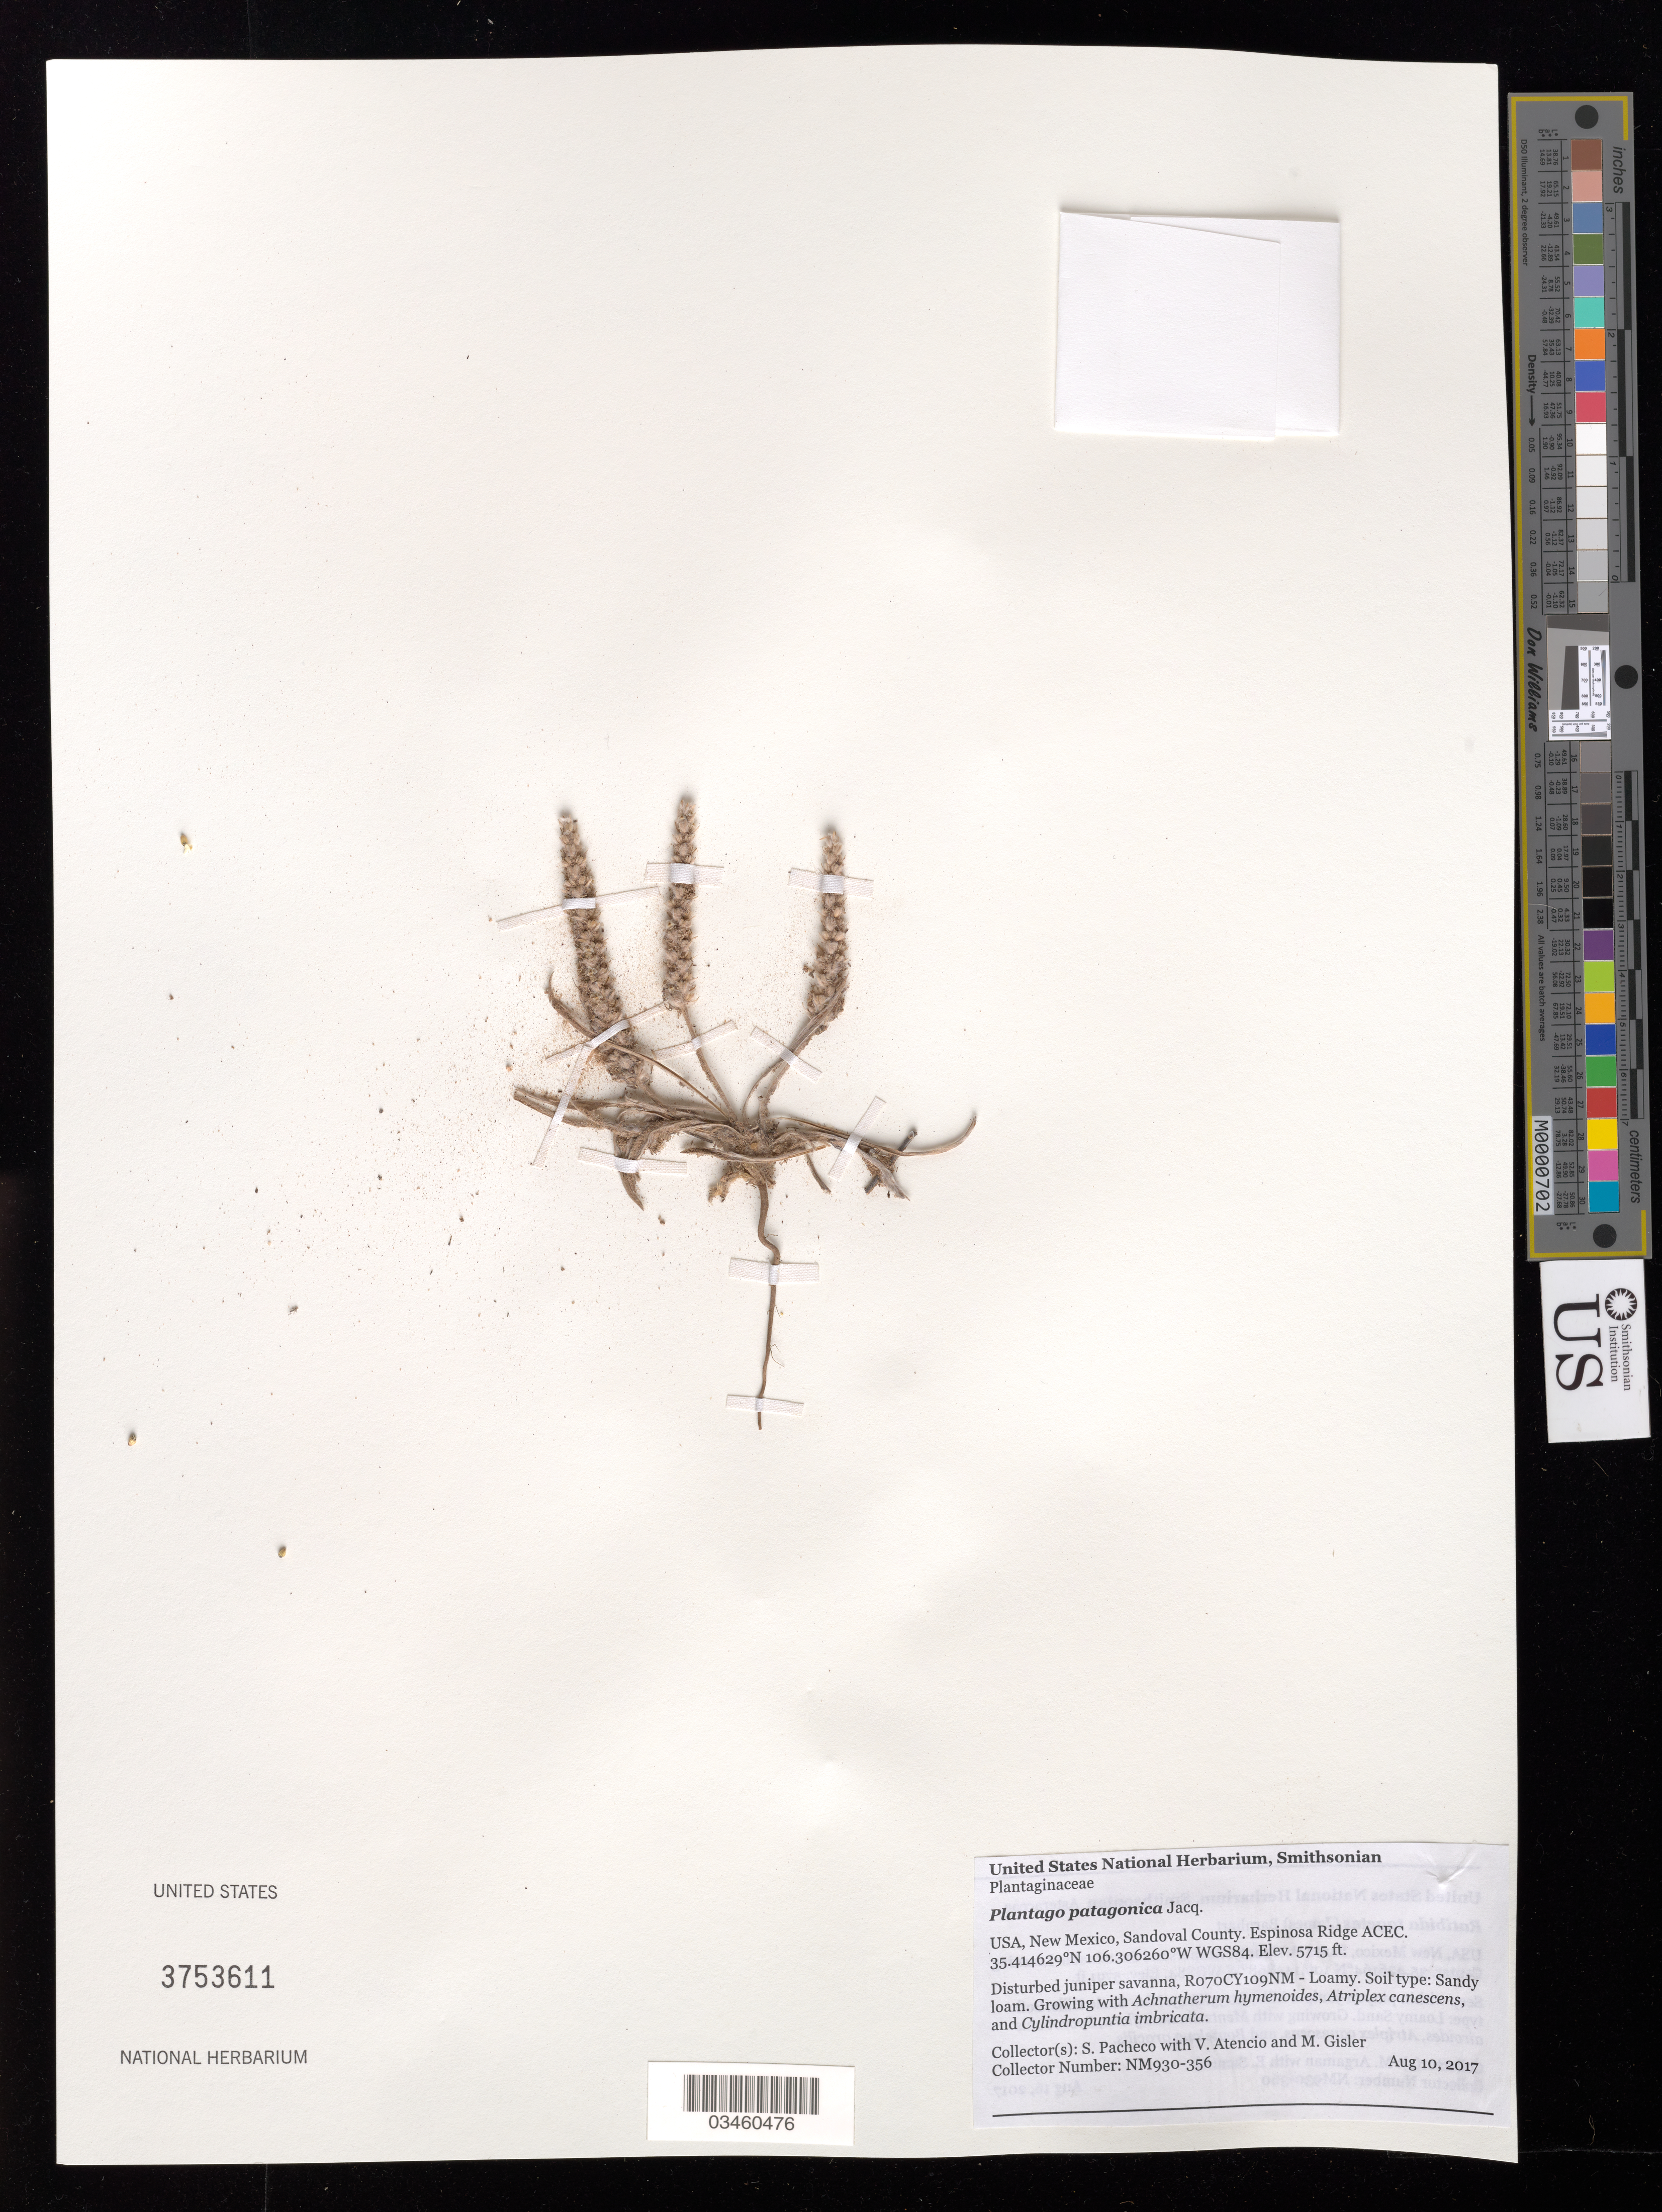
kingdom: Plantae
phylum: Tracheophyta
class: Magnoliopsida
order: Lamiales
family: Plantaginaceae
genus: Plantago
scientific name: Plantago patagonica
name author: Jacq.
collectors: S. Pacheco, V. Atencio & M. Gisler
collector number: NM930-356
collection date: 2017-08-10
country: United States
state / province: New Mexico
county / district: Sandoval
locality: BLM, Espinosa Ridge ACEC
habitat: R070CY109NM - Loamy. Sandy loam. Disturbed juniper savanna.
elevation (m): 1742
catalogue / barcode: US 3753611